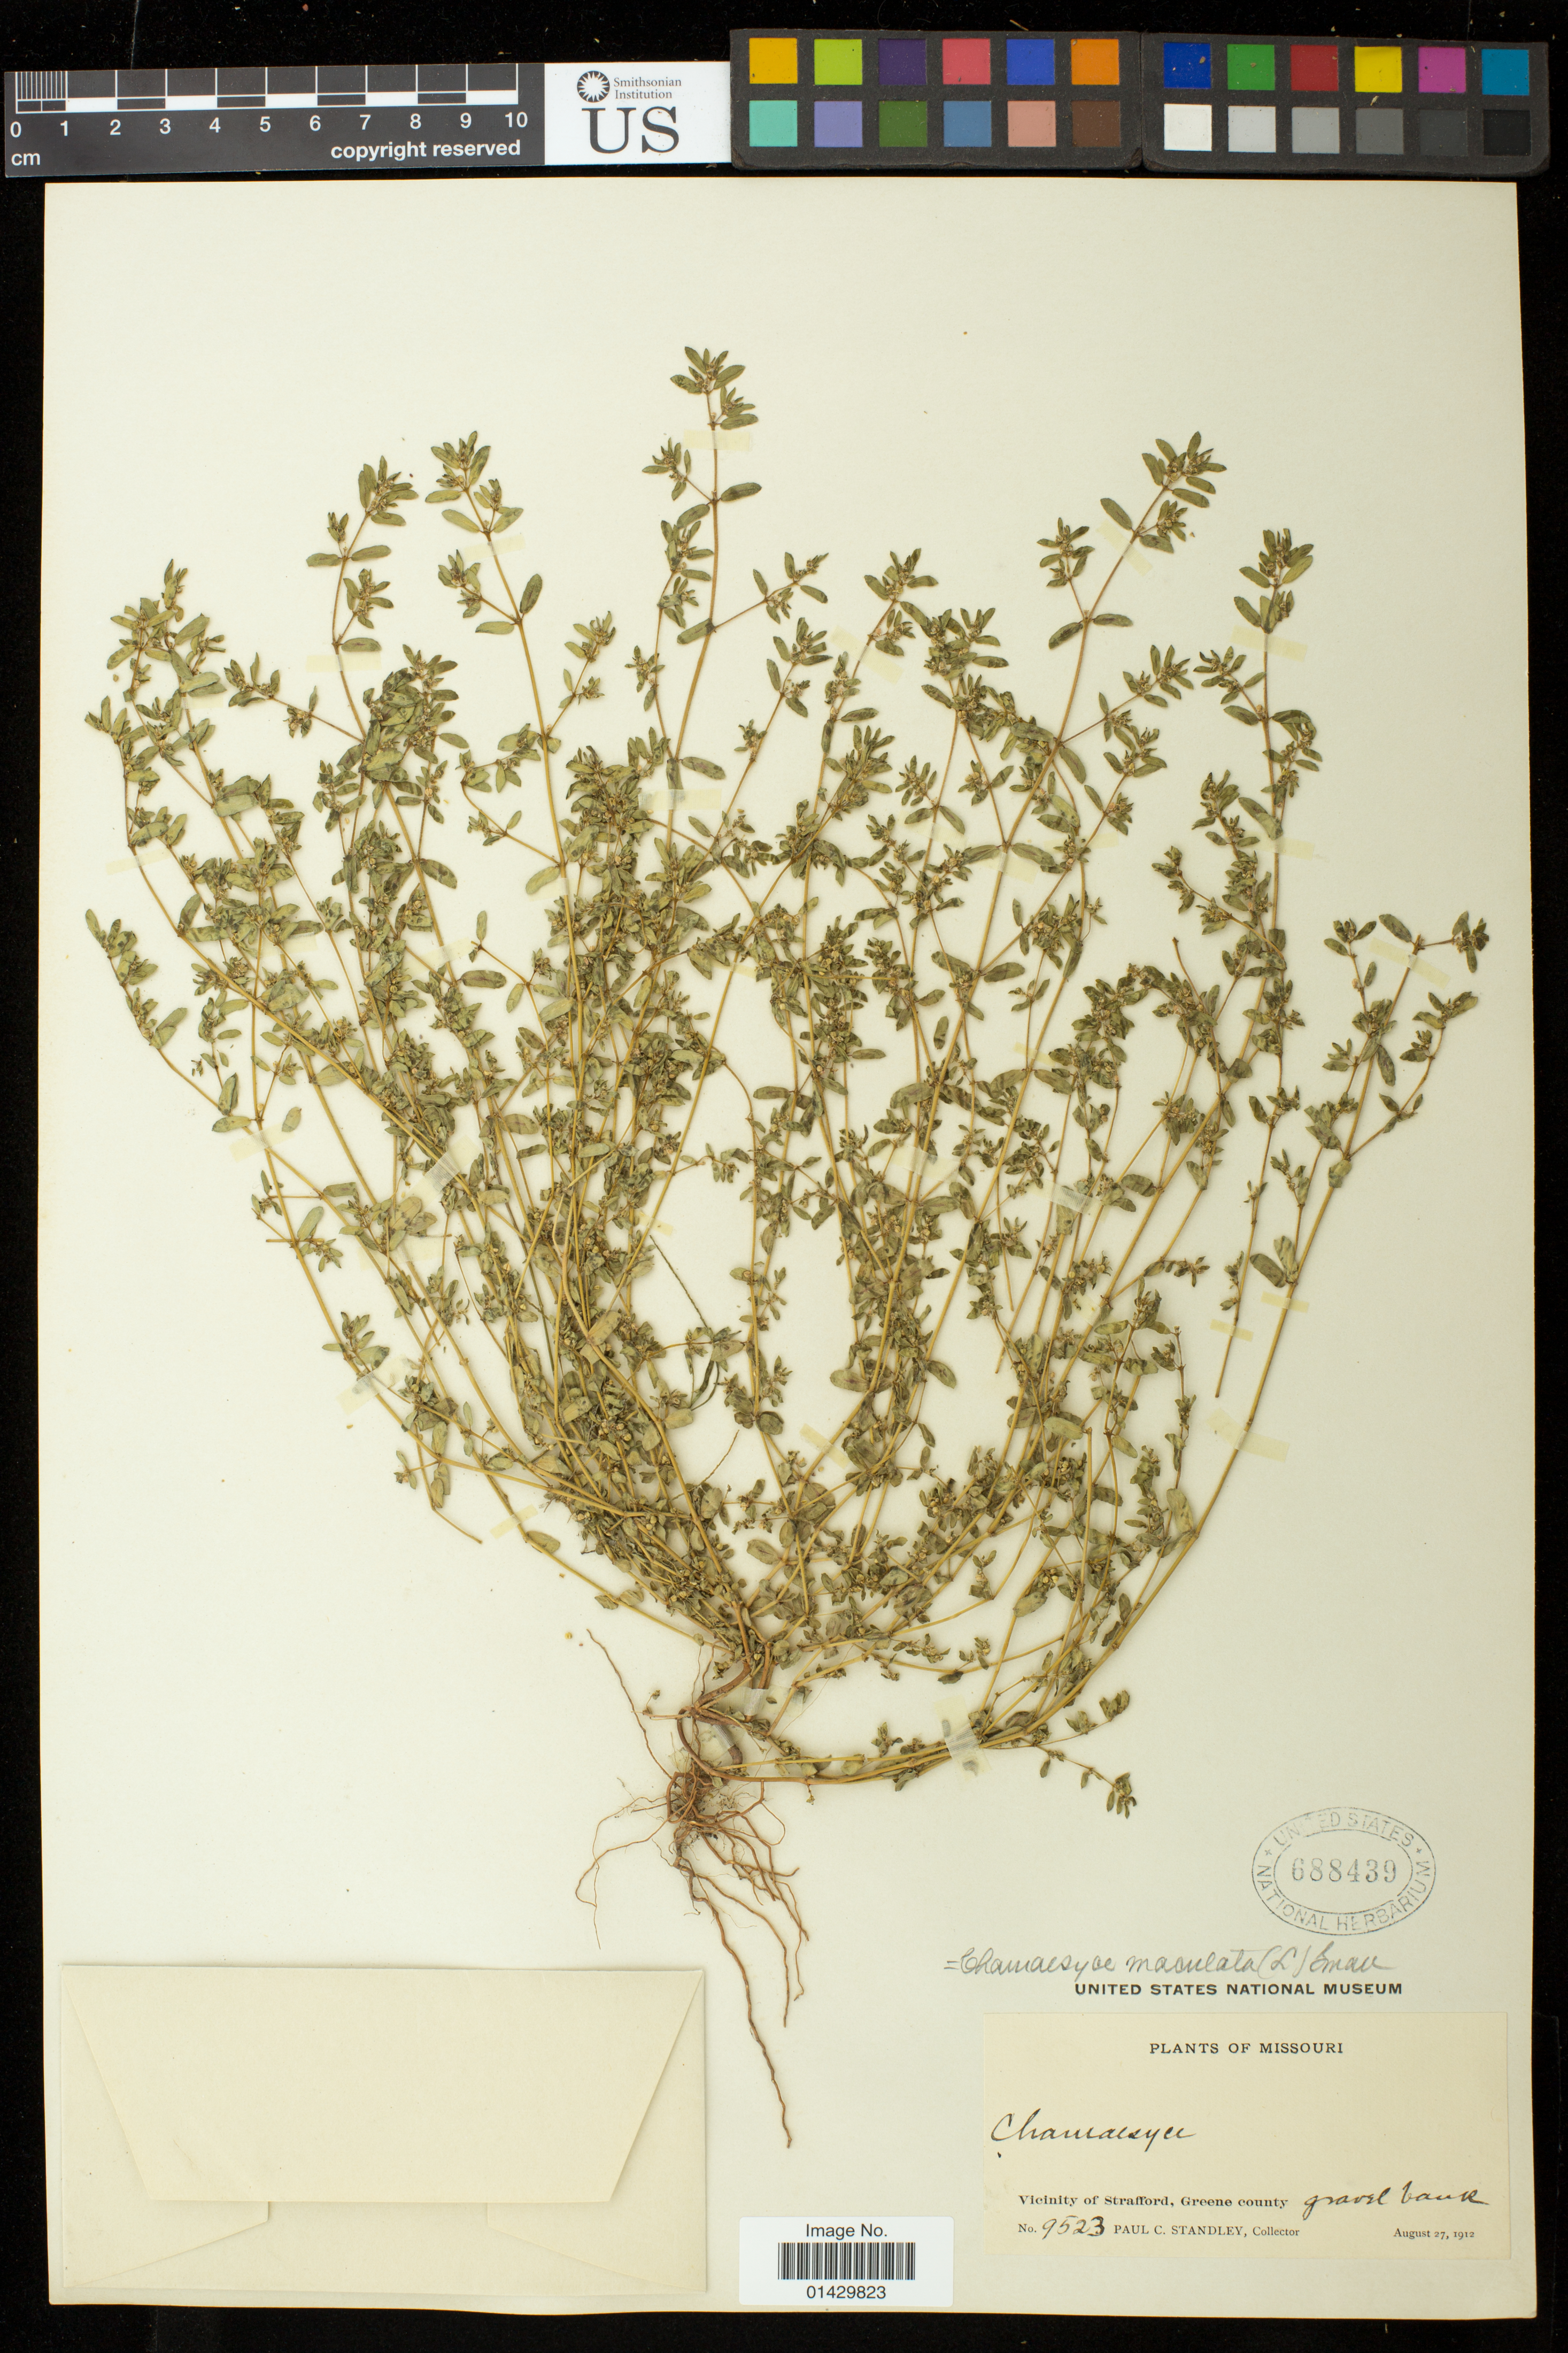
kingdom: Plantae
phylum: Tracheophyta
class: Magnoliopsida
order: Malpighiales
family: Euphorbiaceae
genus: Euphorbia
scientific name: Euphorbia maculata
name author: L.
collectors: P. C. Standley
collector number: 9523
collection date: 1912-08-27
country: United States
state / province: Missouri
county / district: Greene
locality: Vicinity of Strafford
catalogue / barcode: US 688439